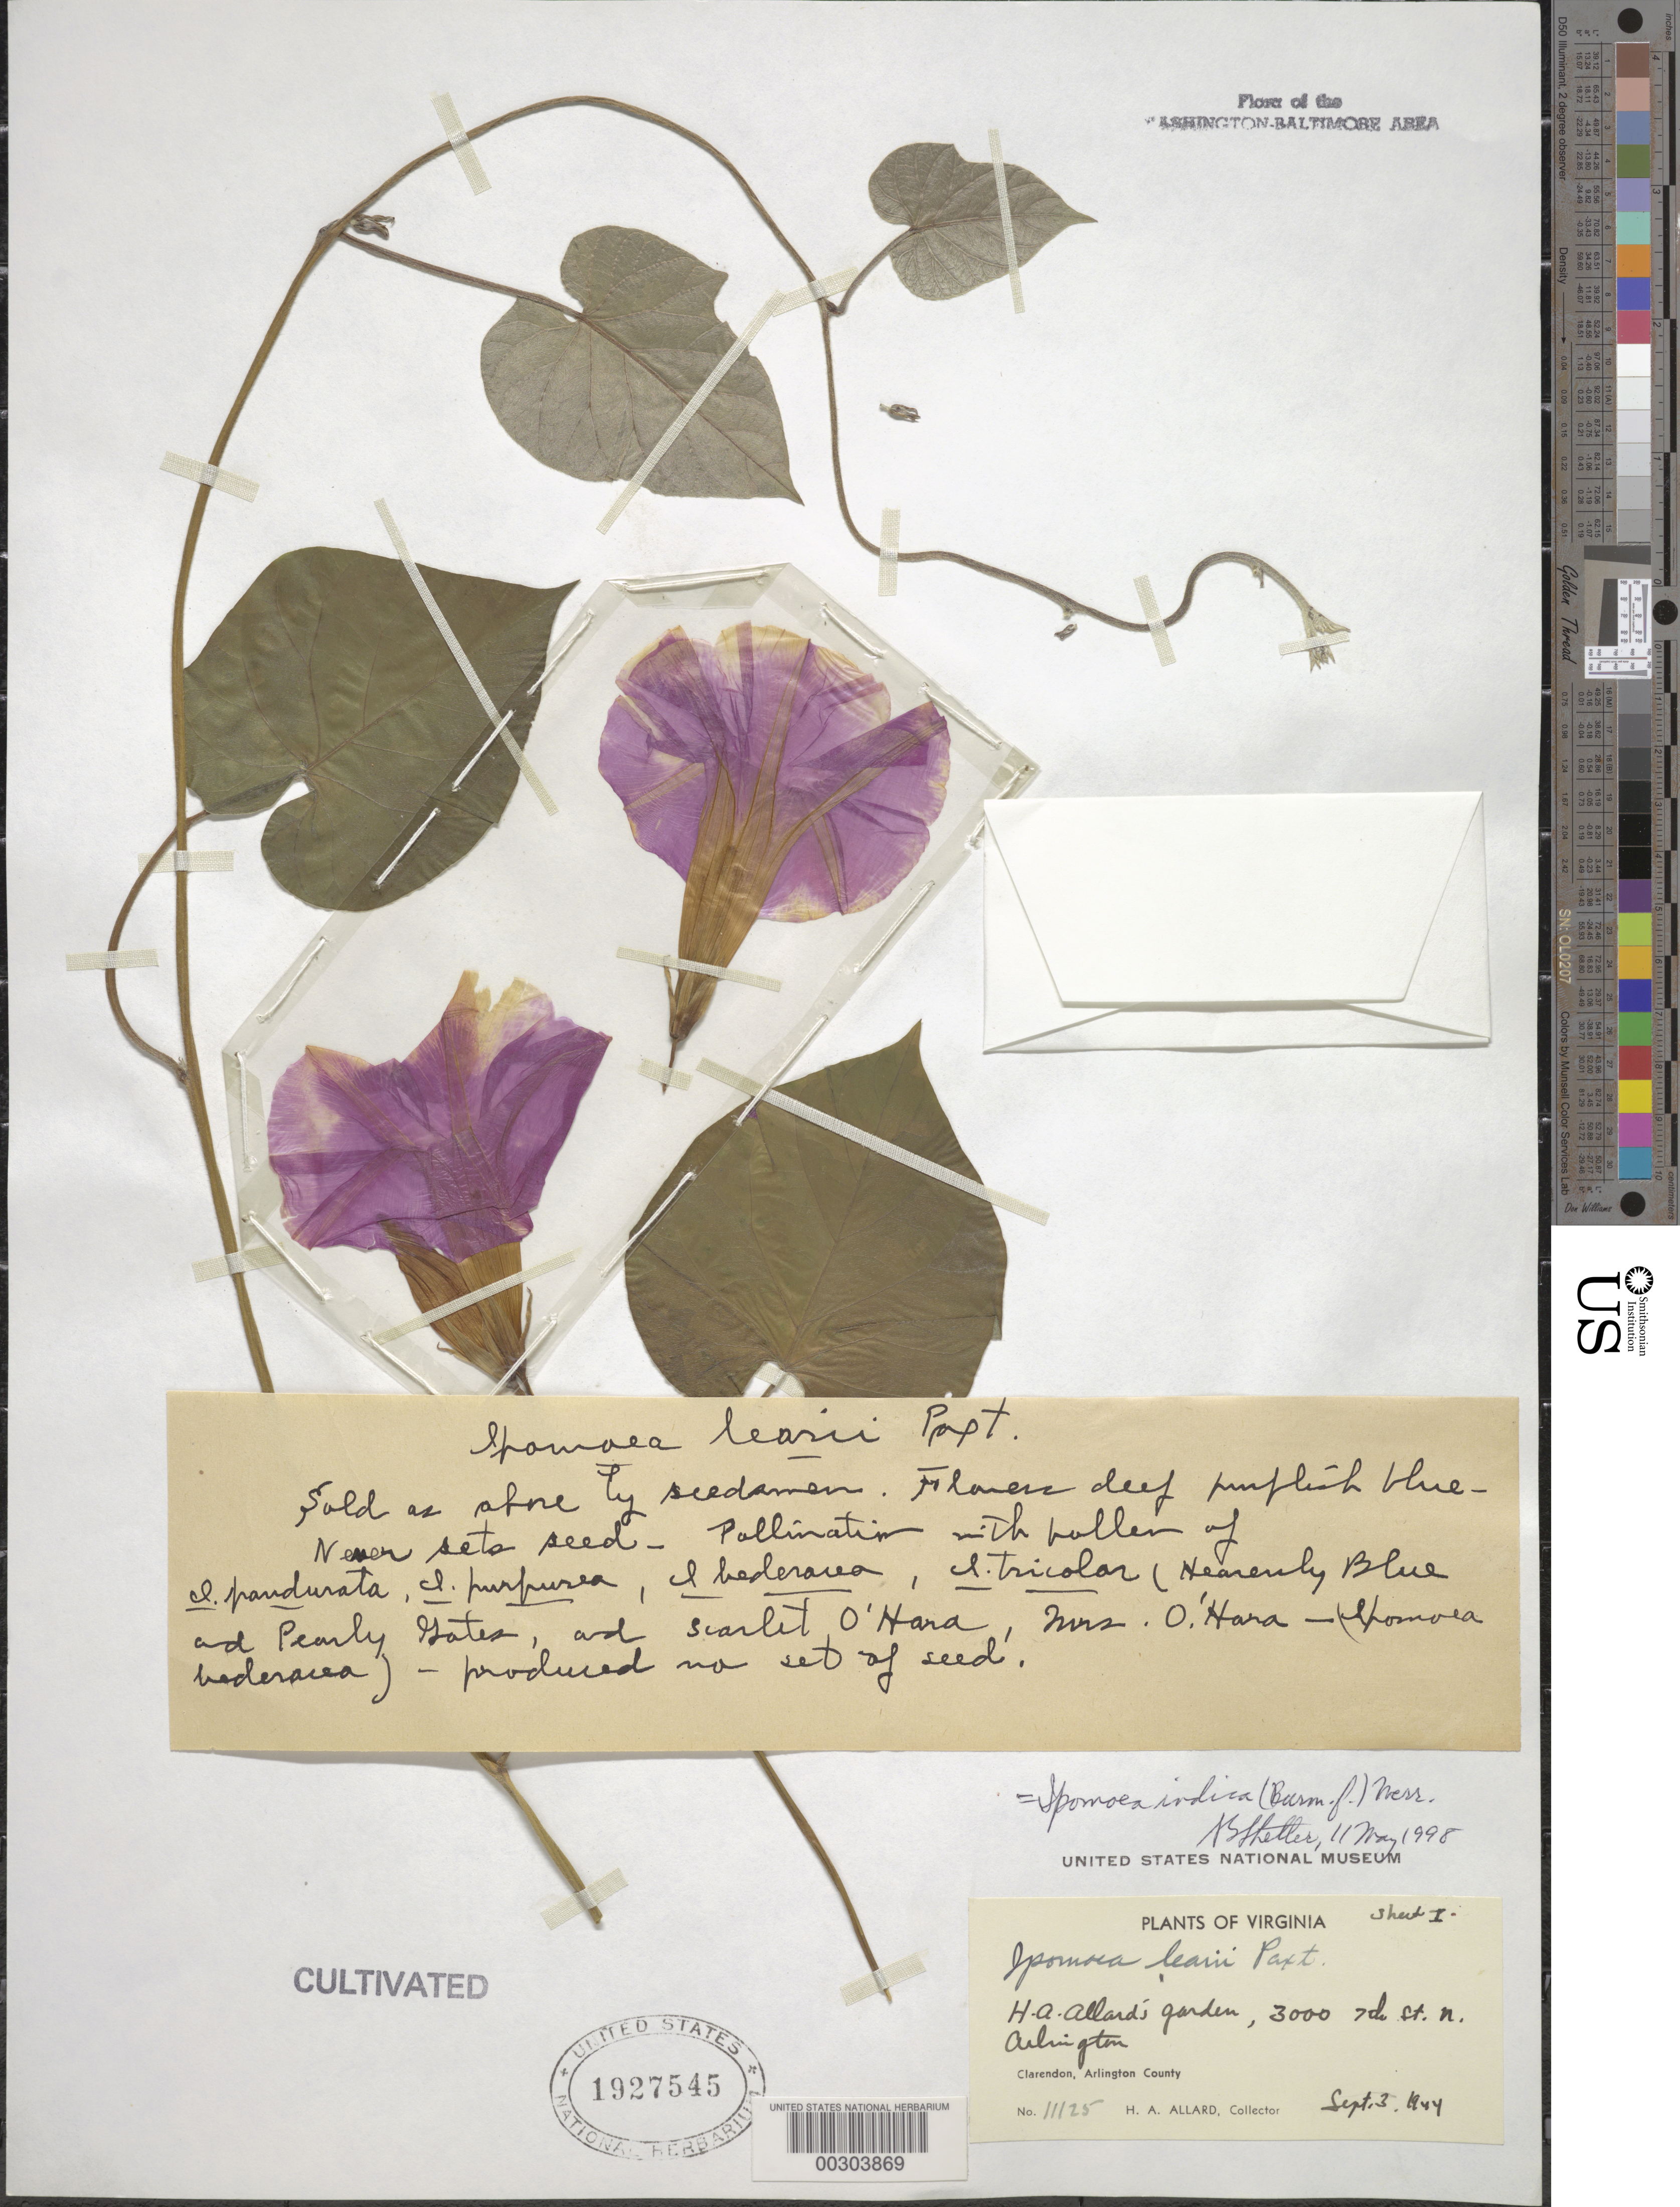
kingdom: Plantae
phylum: Tracheophyta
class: Magnoliopsida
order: Solanales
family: Convolvulaceae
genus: Ipomoea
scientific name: Ipomoea indica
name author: (Burm.) Merr.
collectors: H. A. Allard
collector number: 11125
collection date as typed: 03 Sep 1944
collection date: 1944-09-03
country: United States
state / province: Virginia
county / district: Arlington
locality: Arlington, 3000 7th St N, H.A. Allard's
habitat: Garden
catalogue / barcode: US 1927545